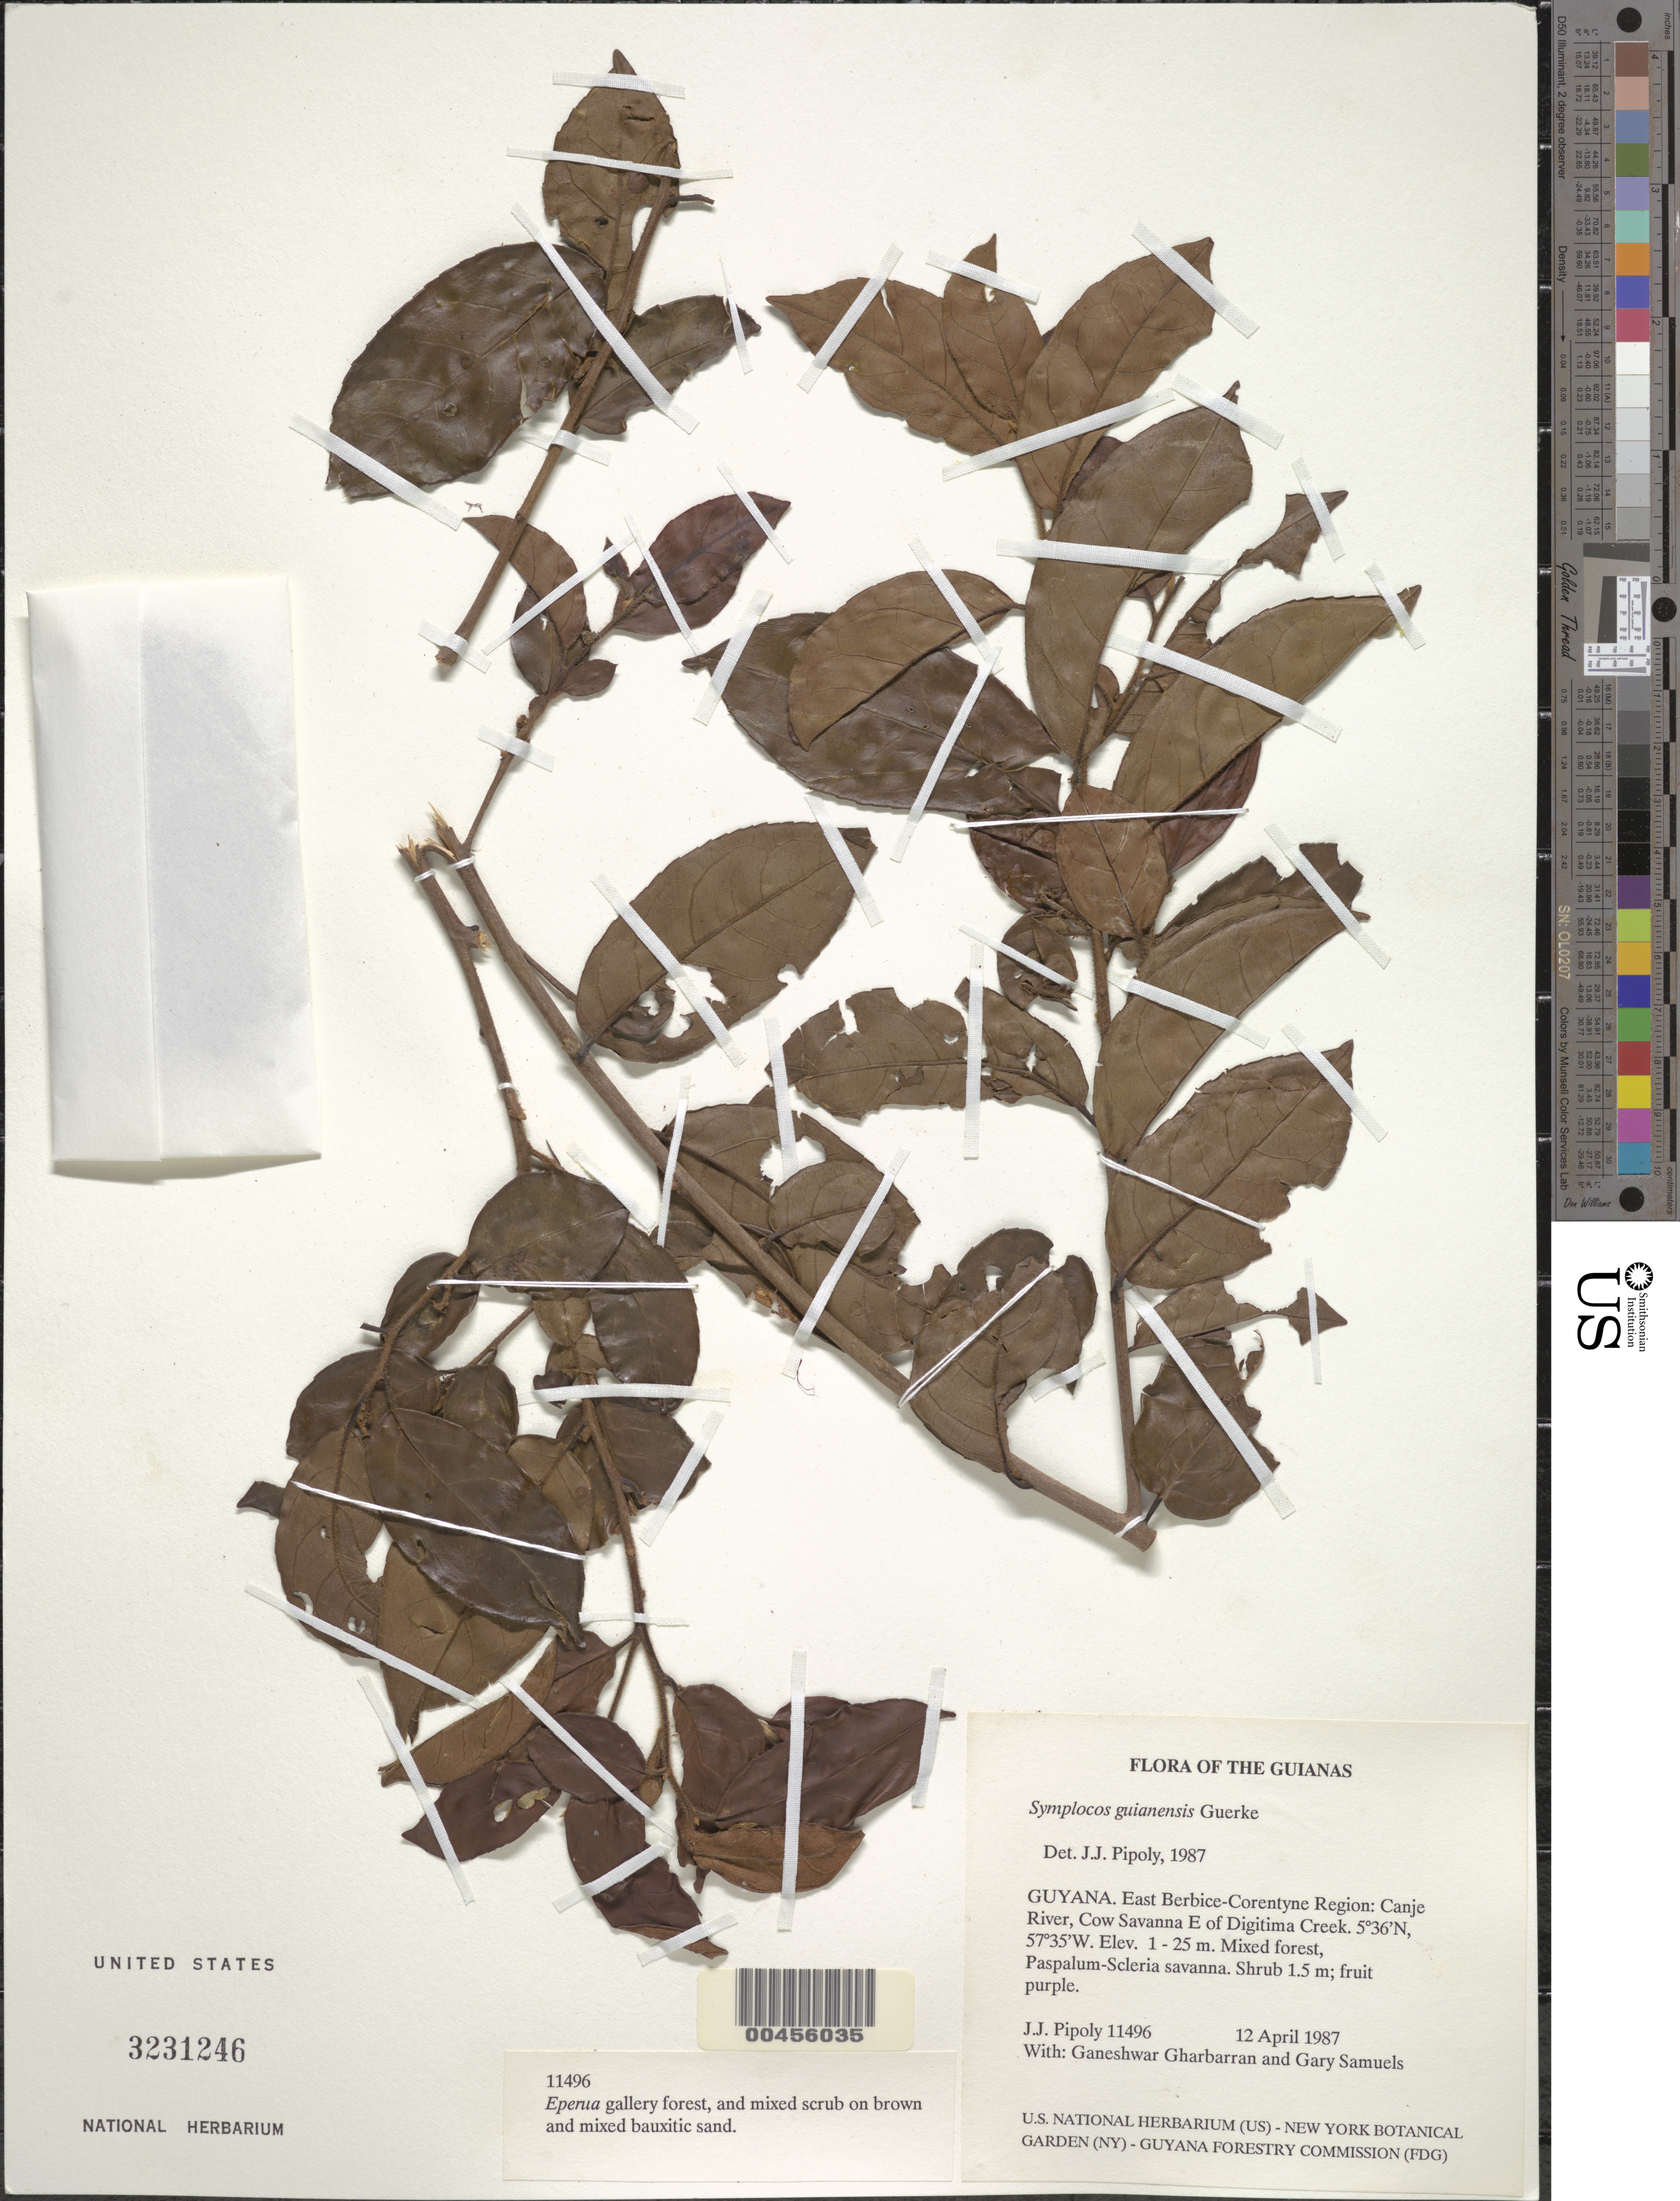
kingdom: Plantae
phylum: Tracheophyta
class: Magnoliopsida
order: Ericales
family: Symplocaceae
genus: Symplocos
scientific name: Symplocos guianensis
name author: (Aubl.) Gürke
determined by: Sabatier, D.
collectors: J. J. Pipoly, G. Gharbarran & G. Samuels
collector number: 11496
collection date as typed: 12 April 1987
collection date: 1987-04-12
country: Guyana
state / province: E. Berbice-Corentyne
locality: Canje River, Cow Savanna E of Digitima Creek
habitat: Mixed forest, Paspalum-Scleria savanna, Eperua gallery forest and mixed scrub on brown and mixed bauxitic sand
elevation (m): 1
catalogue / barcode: US 3231246